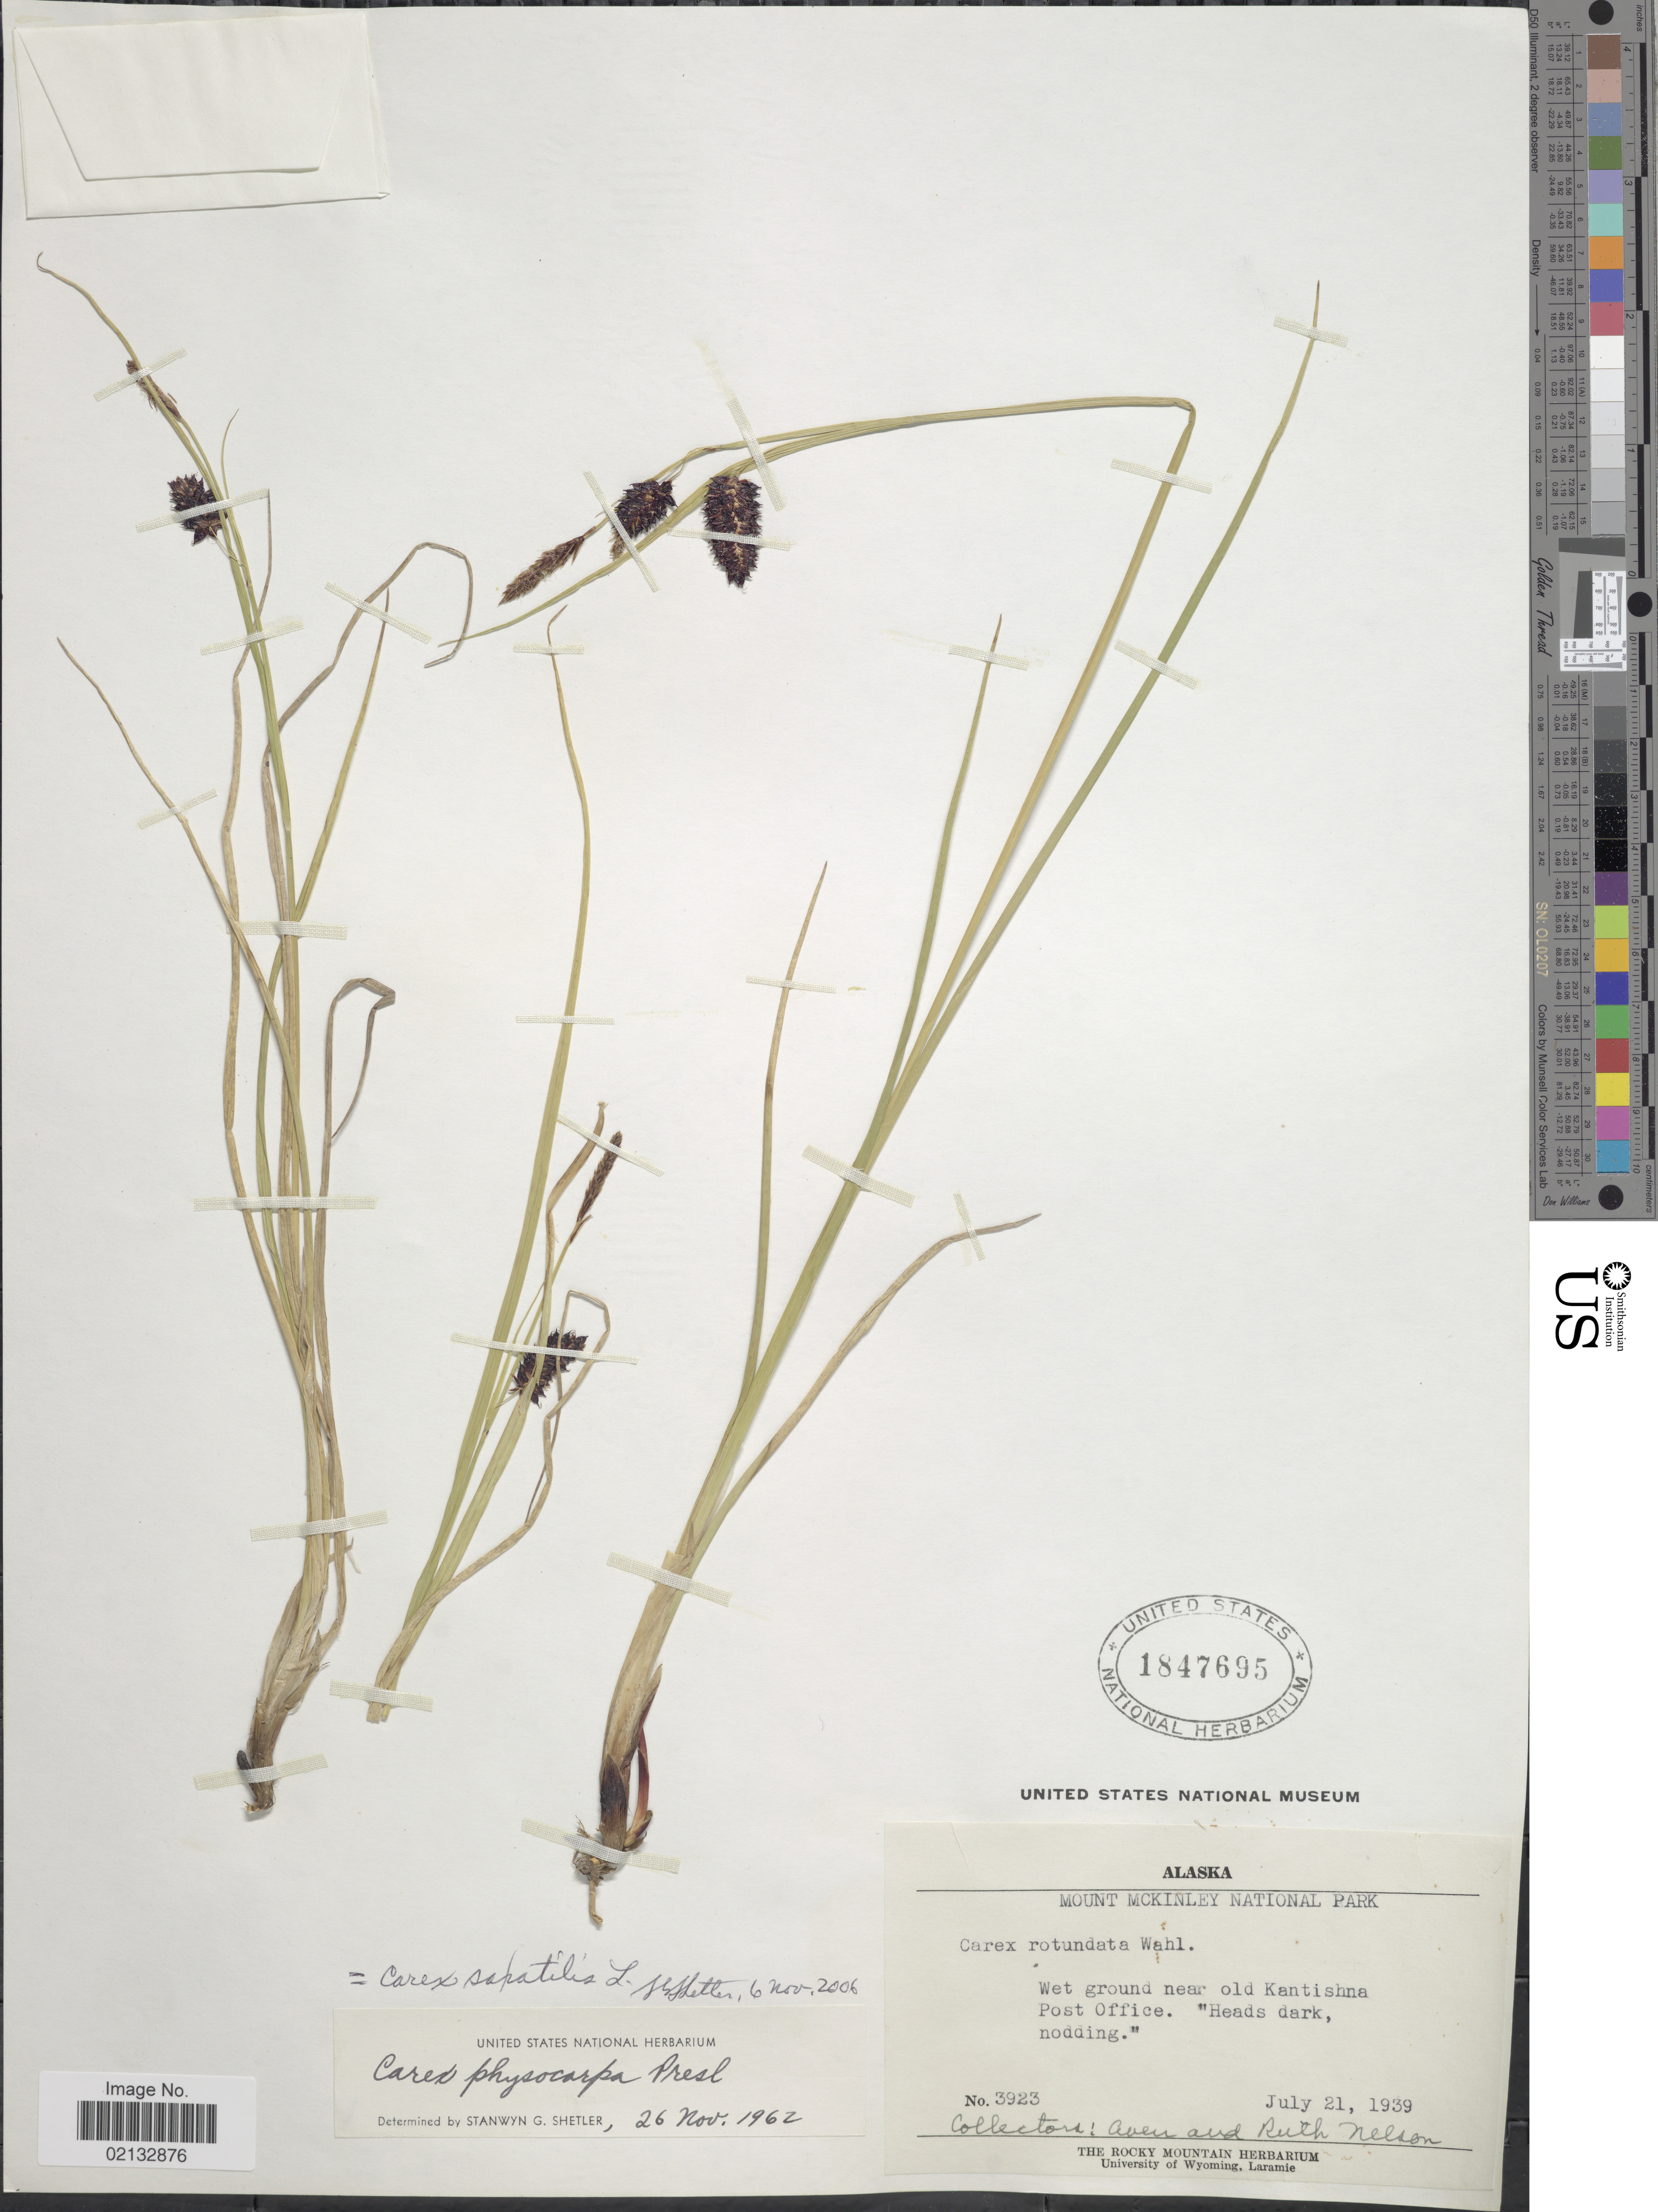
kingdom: Plantae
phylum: Tracheophyta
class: Liliopsida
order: Poales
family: Cyperaceae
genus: Carex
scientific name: Carex saxatilis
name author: L.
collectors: A. Nelson & R. A. Nelson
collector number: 3923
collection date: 1939-07-21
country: United States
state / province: Alaska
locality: Mount McKinley National Park. Wet ground near old Kantishna Post Office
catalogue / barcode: US 1847695